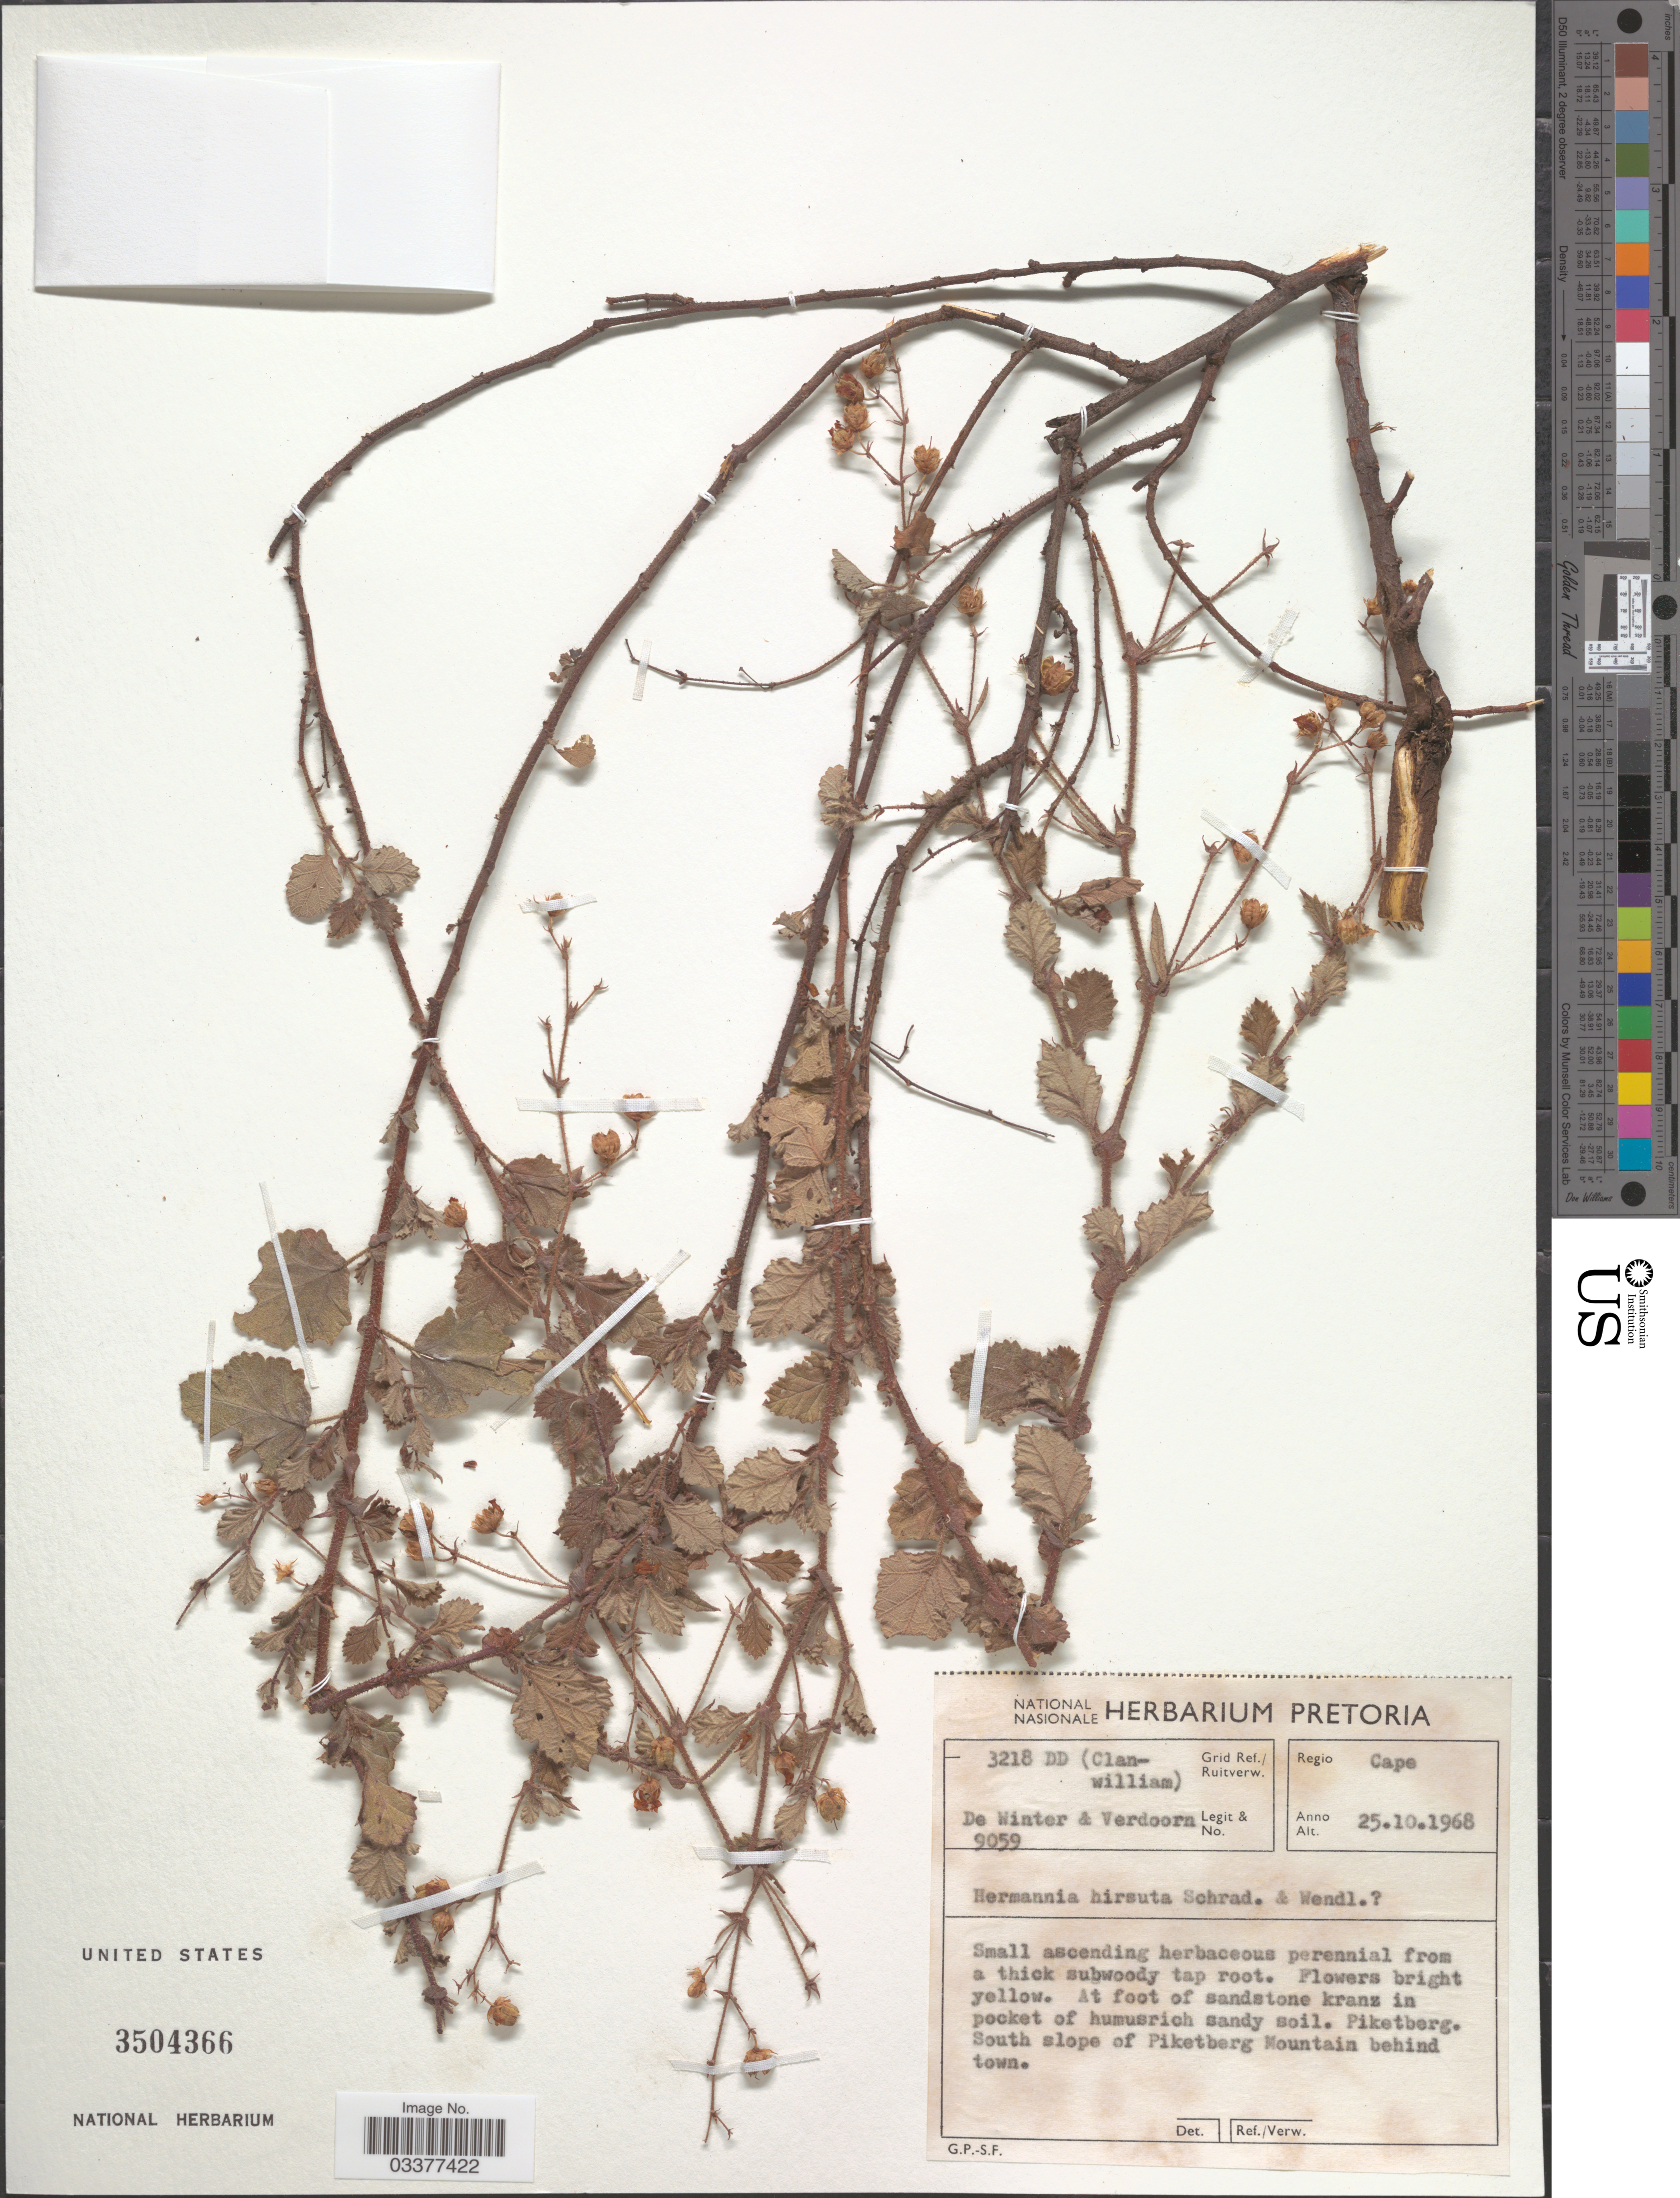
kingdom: Plantae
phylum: Tracheophyta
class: Magnoliopsida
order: Malvales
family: Malvaceae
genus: Hermannia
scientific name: Hermannia hispidula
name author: Rchb.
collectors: -- de Winter & -. Verdoorn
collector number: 9059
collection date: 1968-10-25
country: South Africa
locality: Grid Ref./ Ruitverw. 3218 DD (Clan-william). Regio Cape. Piketberg. South slope of Piketberg Mountain behind town.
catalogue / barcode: US 3504366